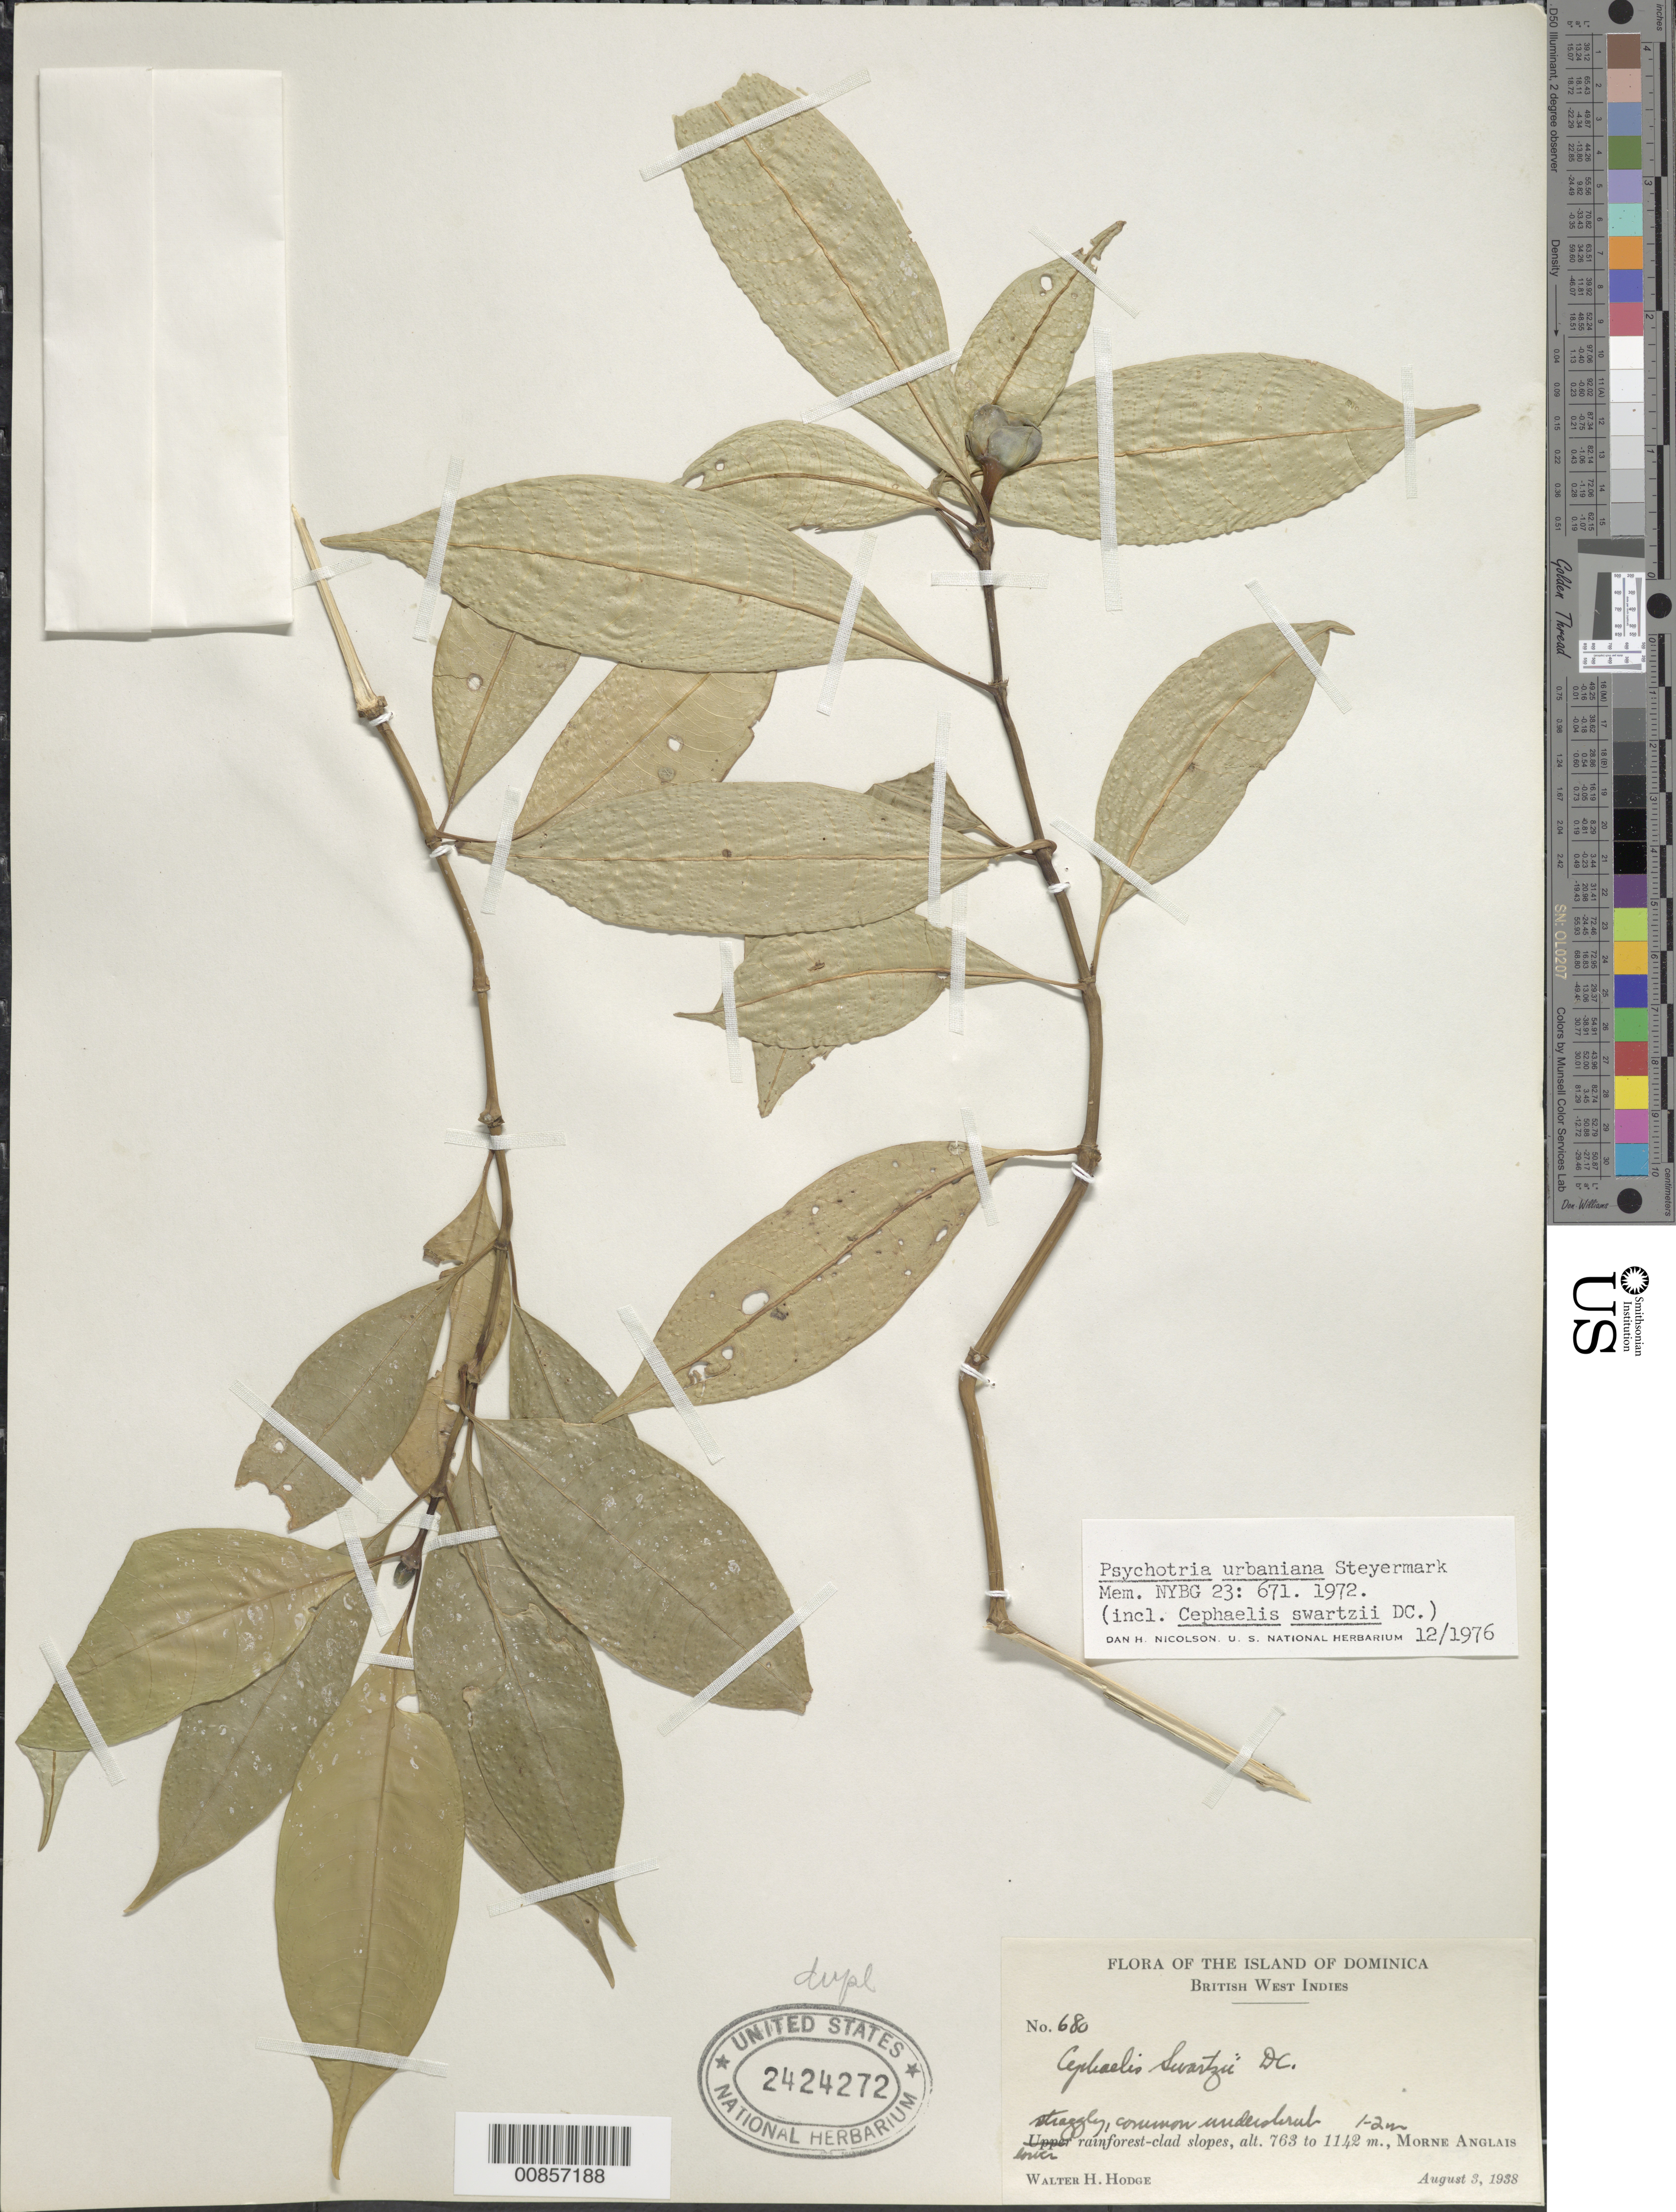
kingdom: Plantae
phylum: Tracheophyta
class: Magnoliopsida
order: Gentianales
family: Rubiaceae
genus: Psychotria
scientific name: Psychotria urbaniana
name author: Steyerm.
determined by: Nicolson, Dan H.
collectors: W. Hodge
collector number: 680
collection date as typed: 03 Aug 1938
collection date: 1938-08-03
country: Dominica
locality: Lower slopes Morn Anglais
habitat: Montane: Lower rainforest-clad slopes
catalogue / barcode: US 2424272